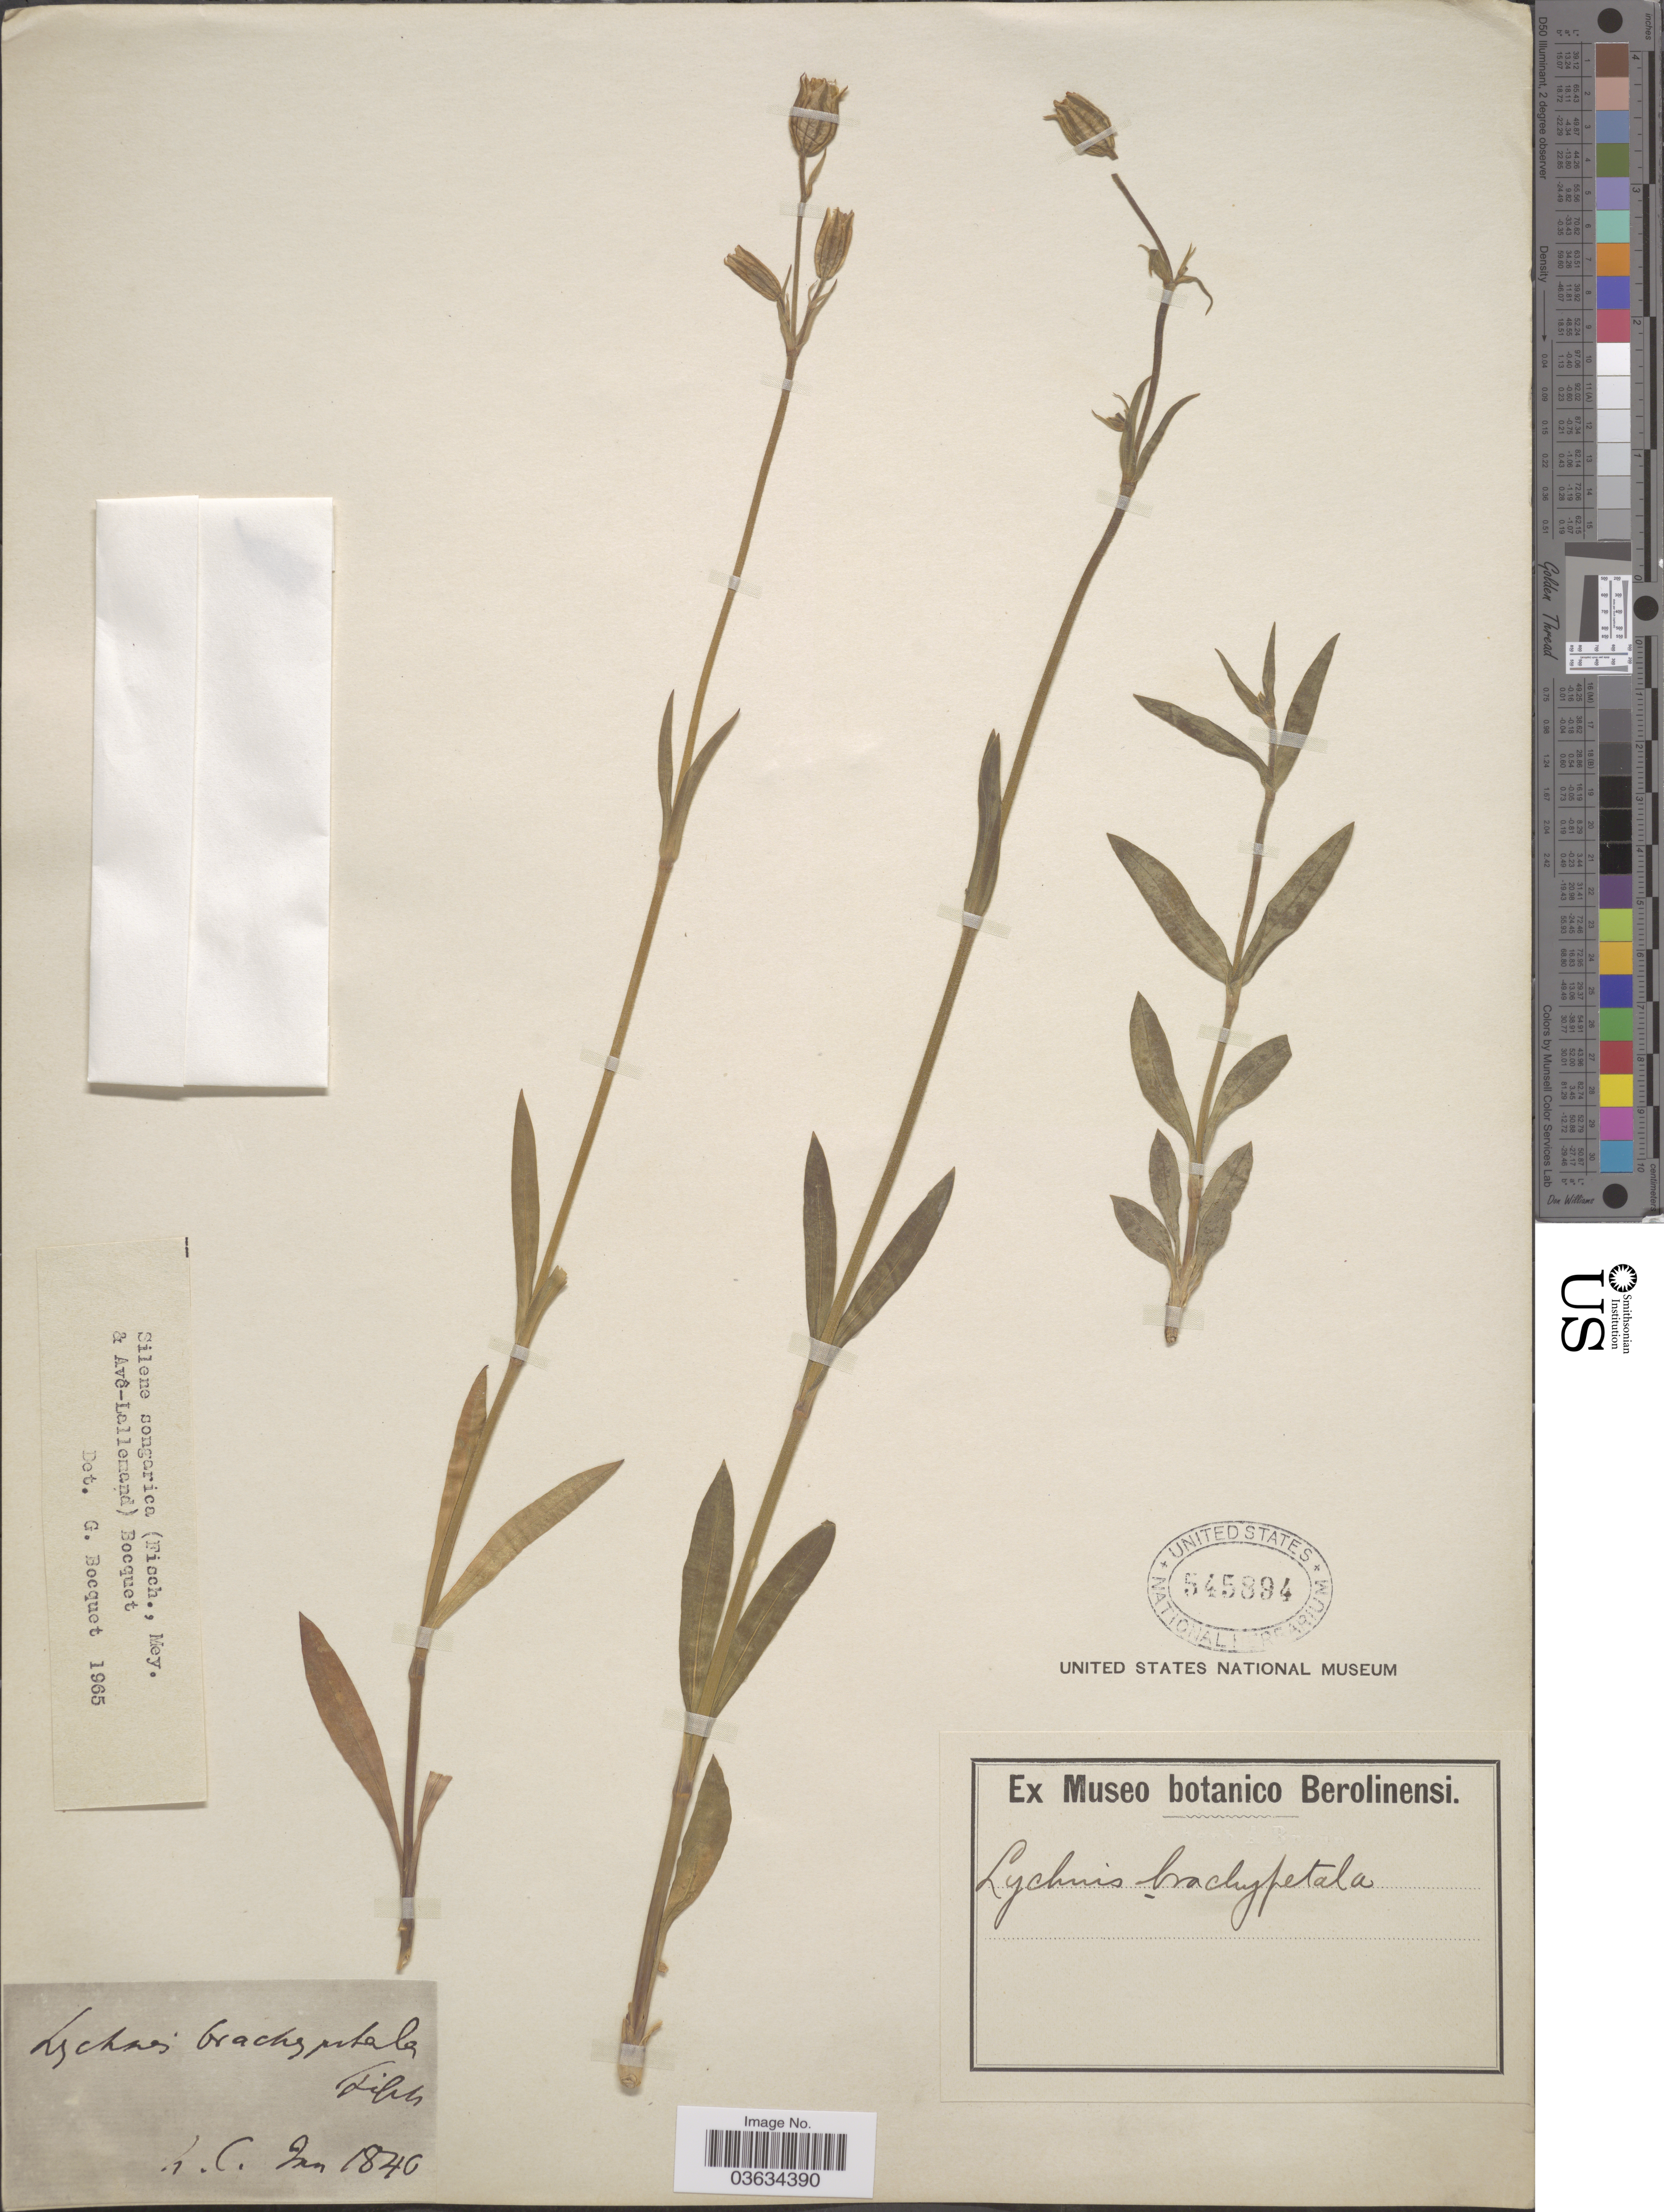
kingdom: Plantae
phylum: Tracheophyta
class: Magnoliopsida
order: Caryophyllales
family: Caryophyllaceae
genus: Silene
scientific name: Silene songarica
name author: (Fisch. et al.) Bocquet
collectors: L. C.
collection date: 1846-01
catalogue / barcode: US 545894